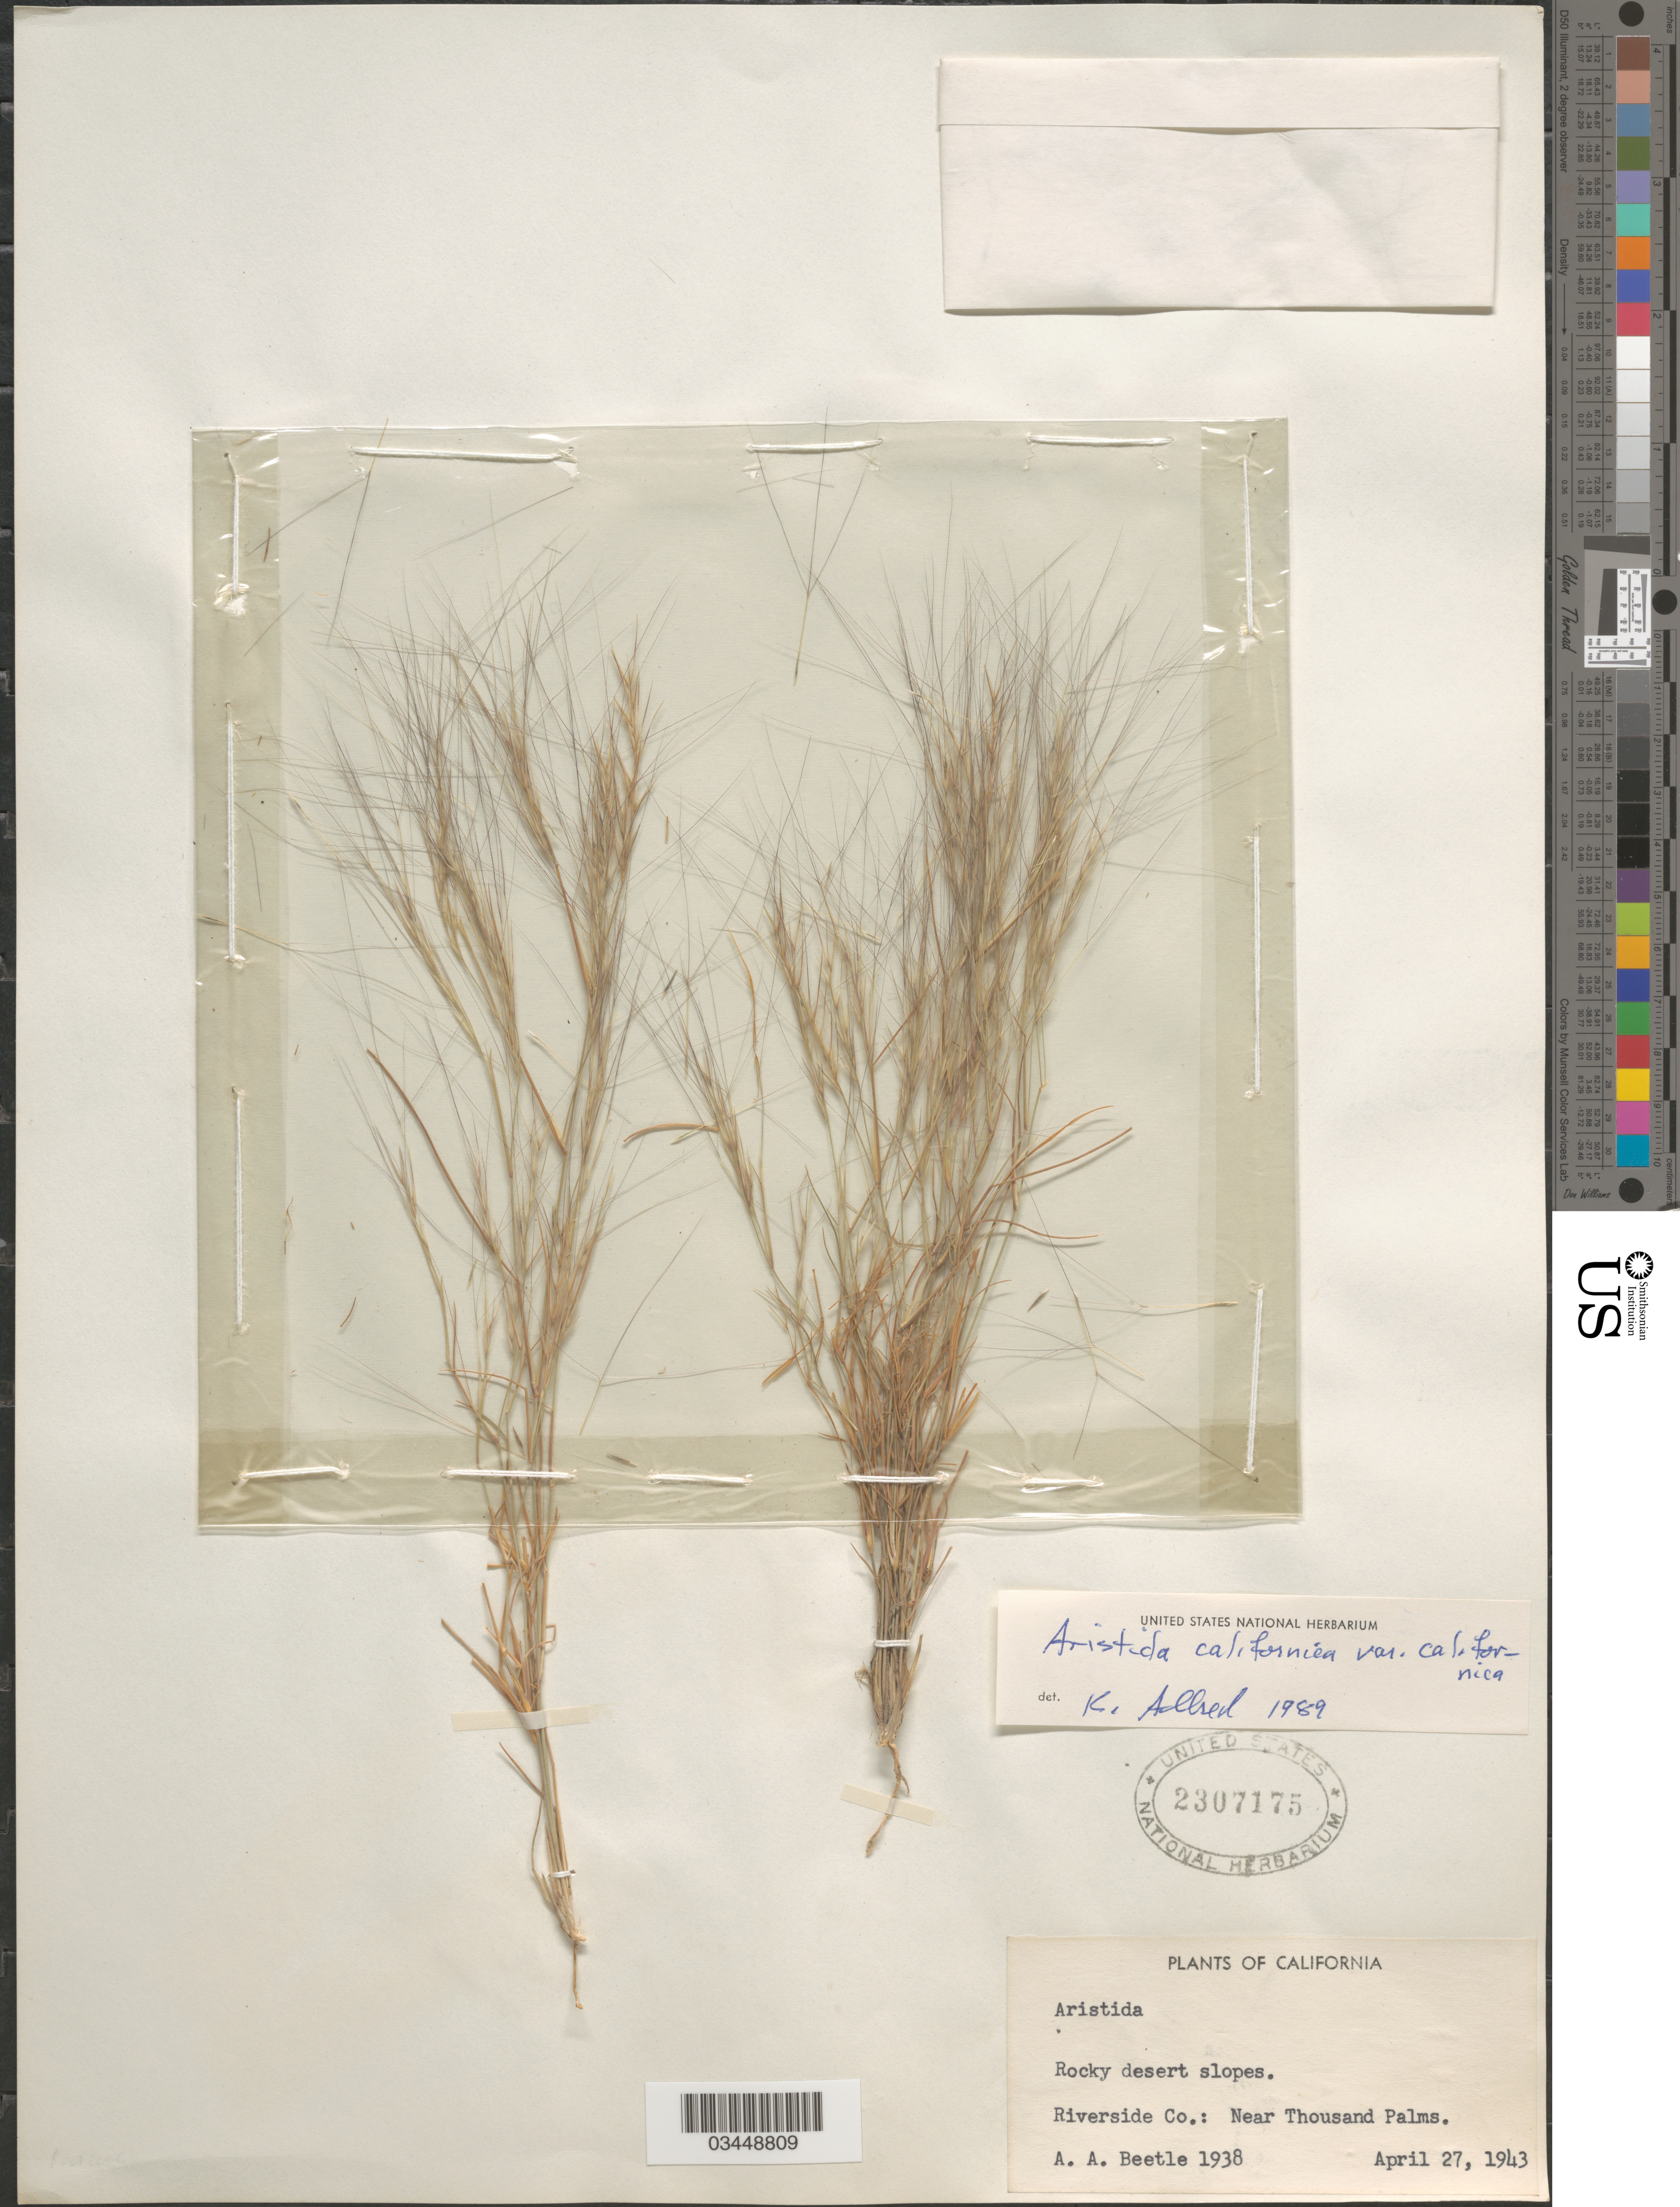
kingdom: Plantae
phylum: Tracheophyta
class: Liliopsida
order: Poales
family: Poaceae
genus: Aristida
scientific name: Aristida californica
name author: Thurb.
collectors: A. A. Beetle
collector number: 1938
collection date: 1943-04-27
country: United States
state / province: California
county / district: Riverside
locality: Rocky desert slopes. Riverside Co.: Near Thousand Palms.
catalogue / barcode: US 2307175